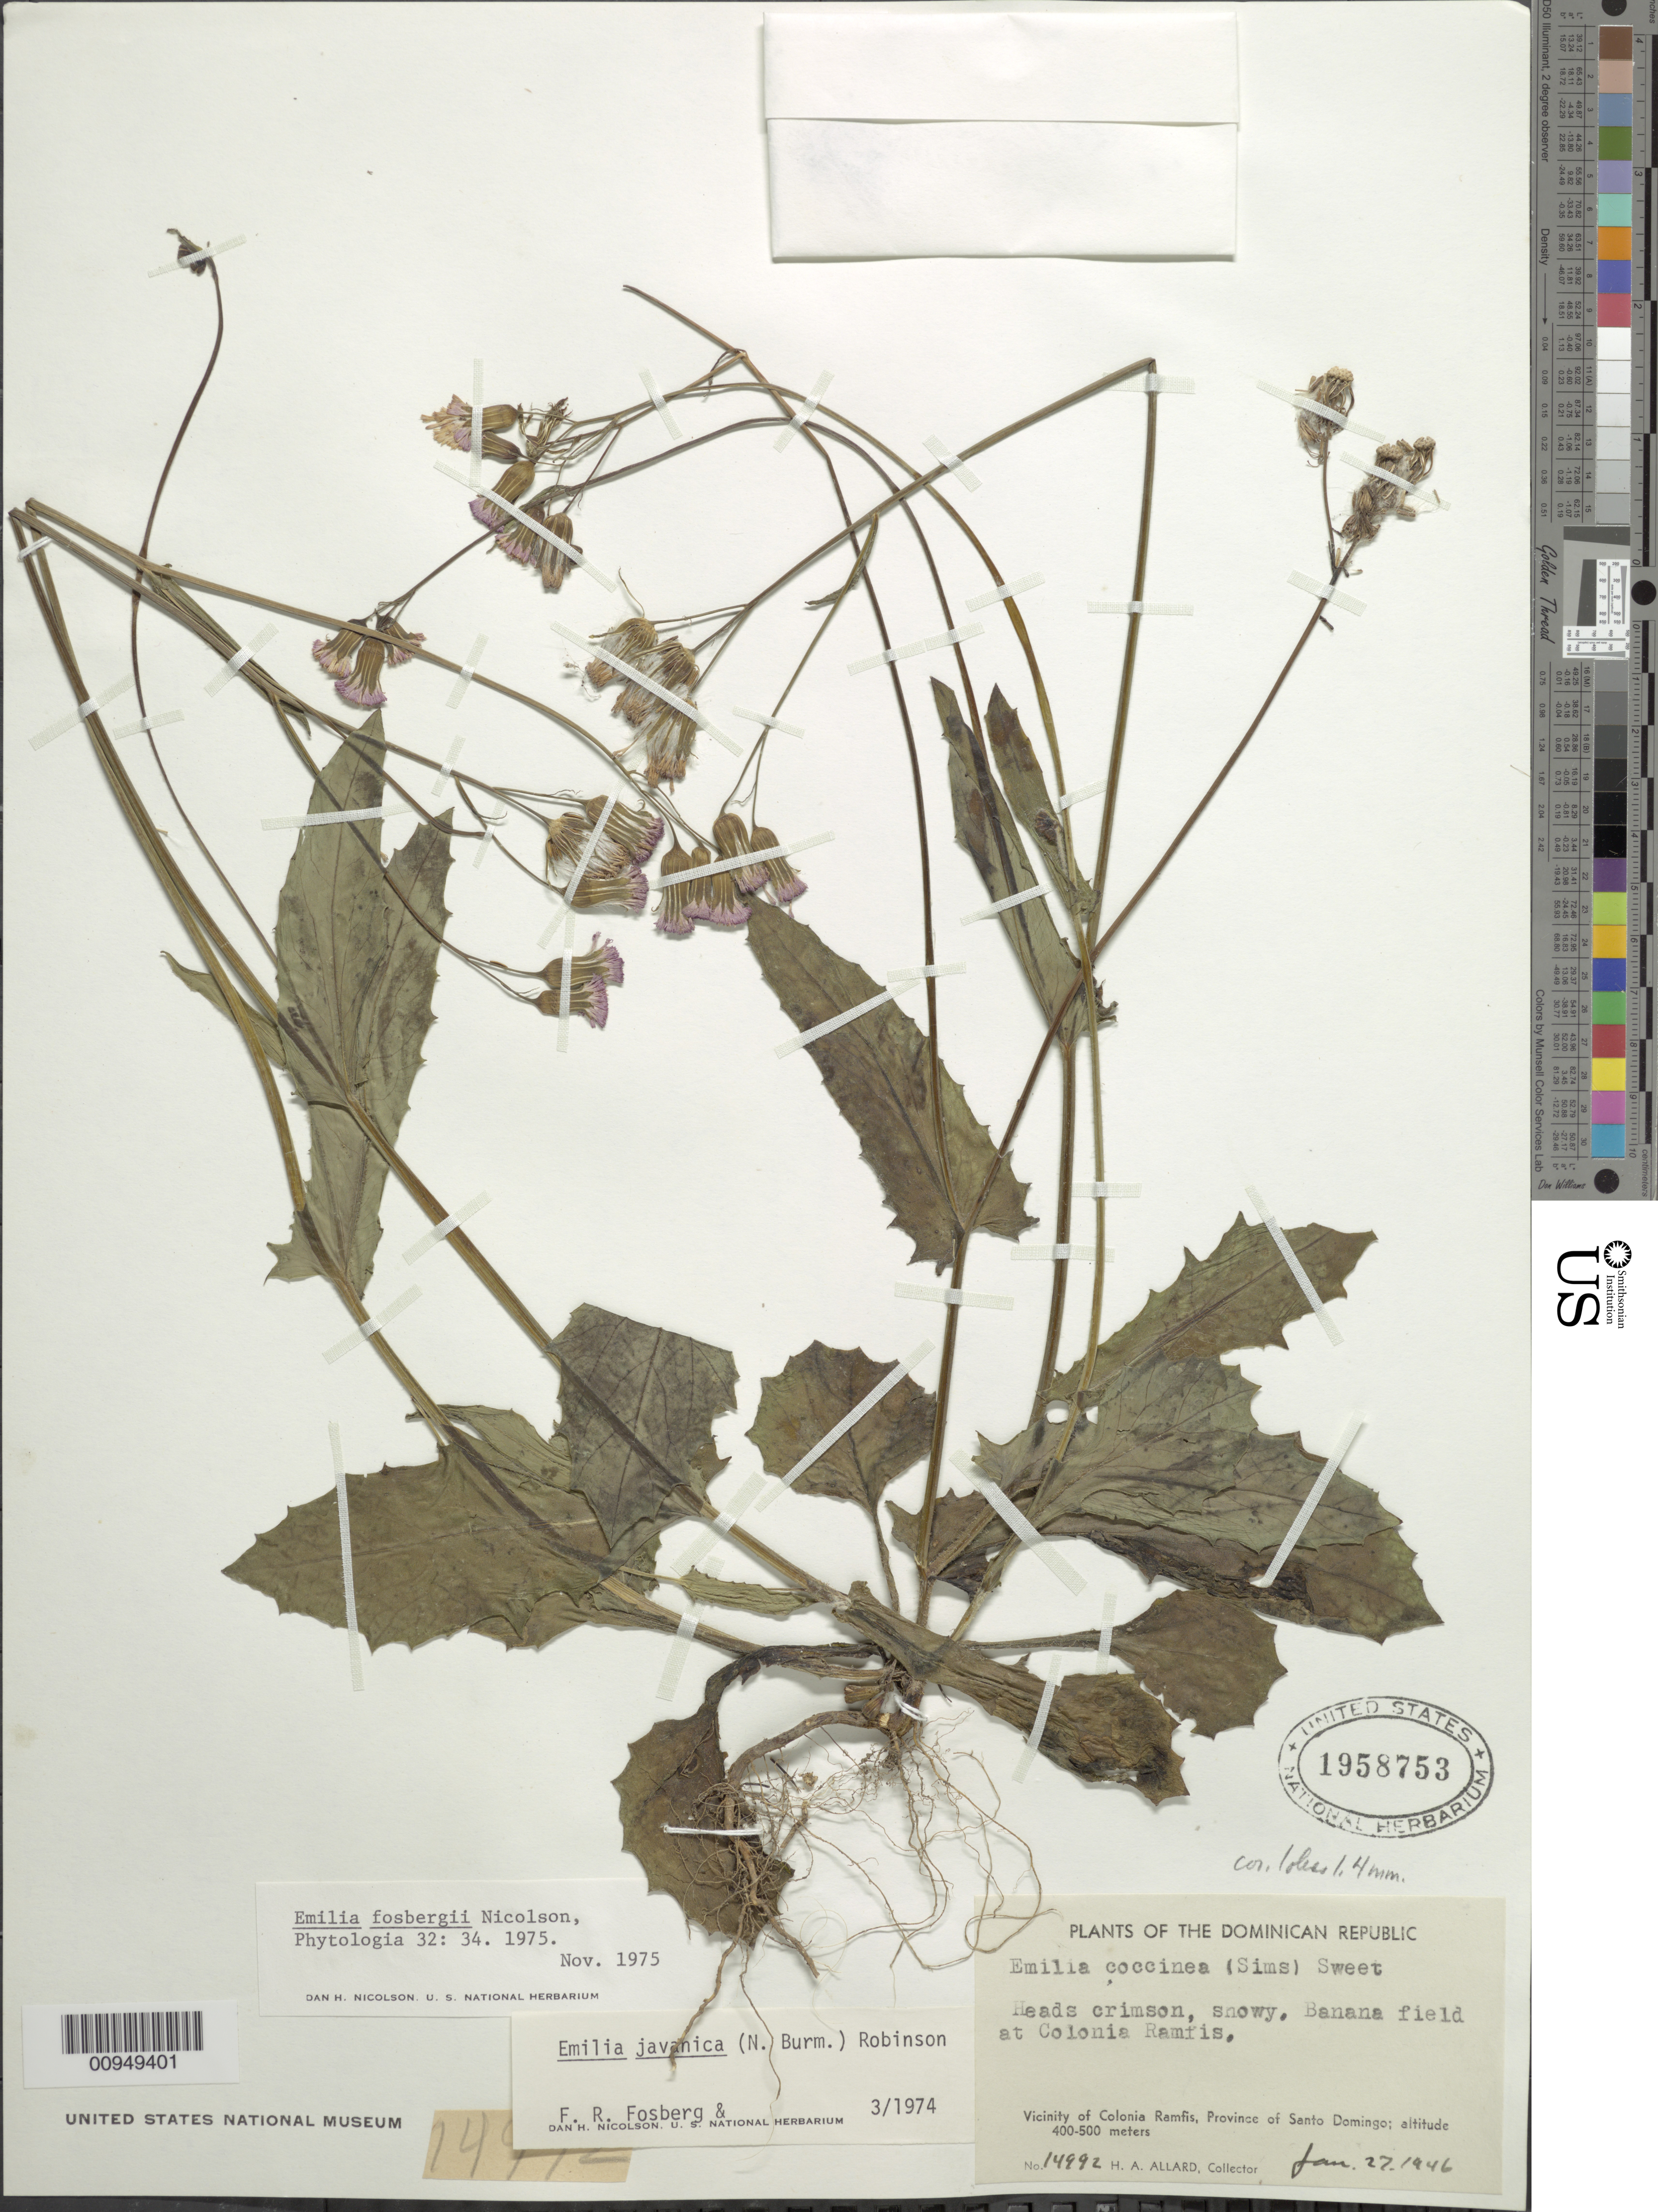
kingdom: Plantae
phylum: Tracheophyta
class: Magnoliopsida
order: Asterales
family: Asteraceae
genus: Emilia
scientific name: Emilia fosbergii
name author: Nicolson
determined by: Nicolson, Dan H.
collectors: H. A. Allard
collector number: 14992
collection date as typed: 27 Jan 1946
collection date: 1946-01-27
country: Dominican Republic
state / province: Santo Domingo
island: Hispaniola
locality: Vicinity of Colonia Ramfis, field at Colonia Ramfis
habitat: Banana field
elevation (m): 400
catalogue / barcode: US 1958753